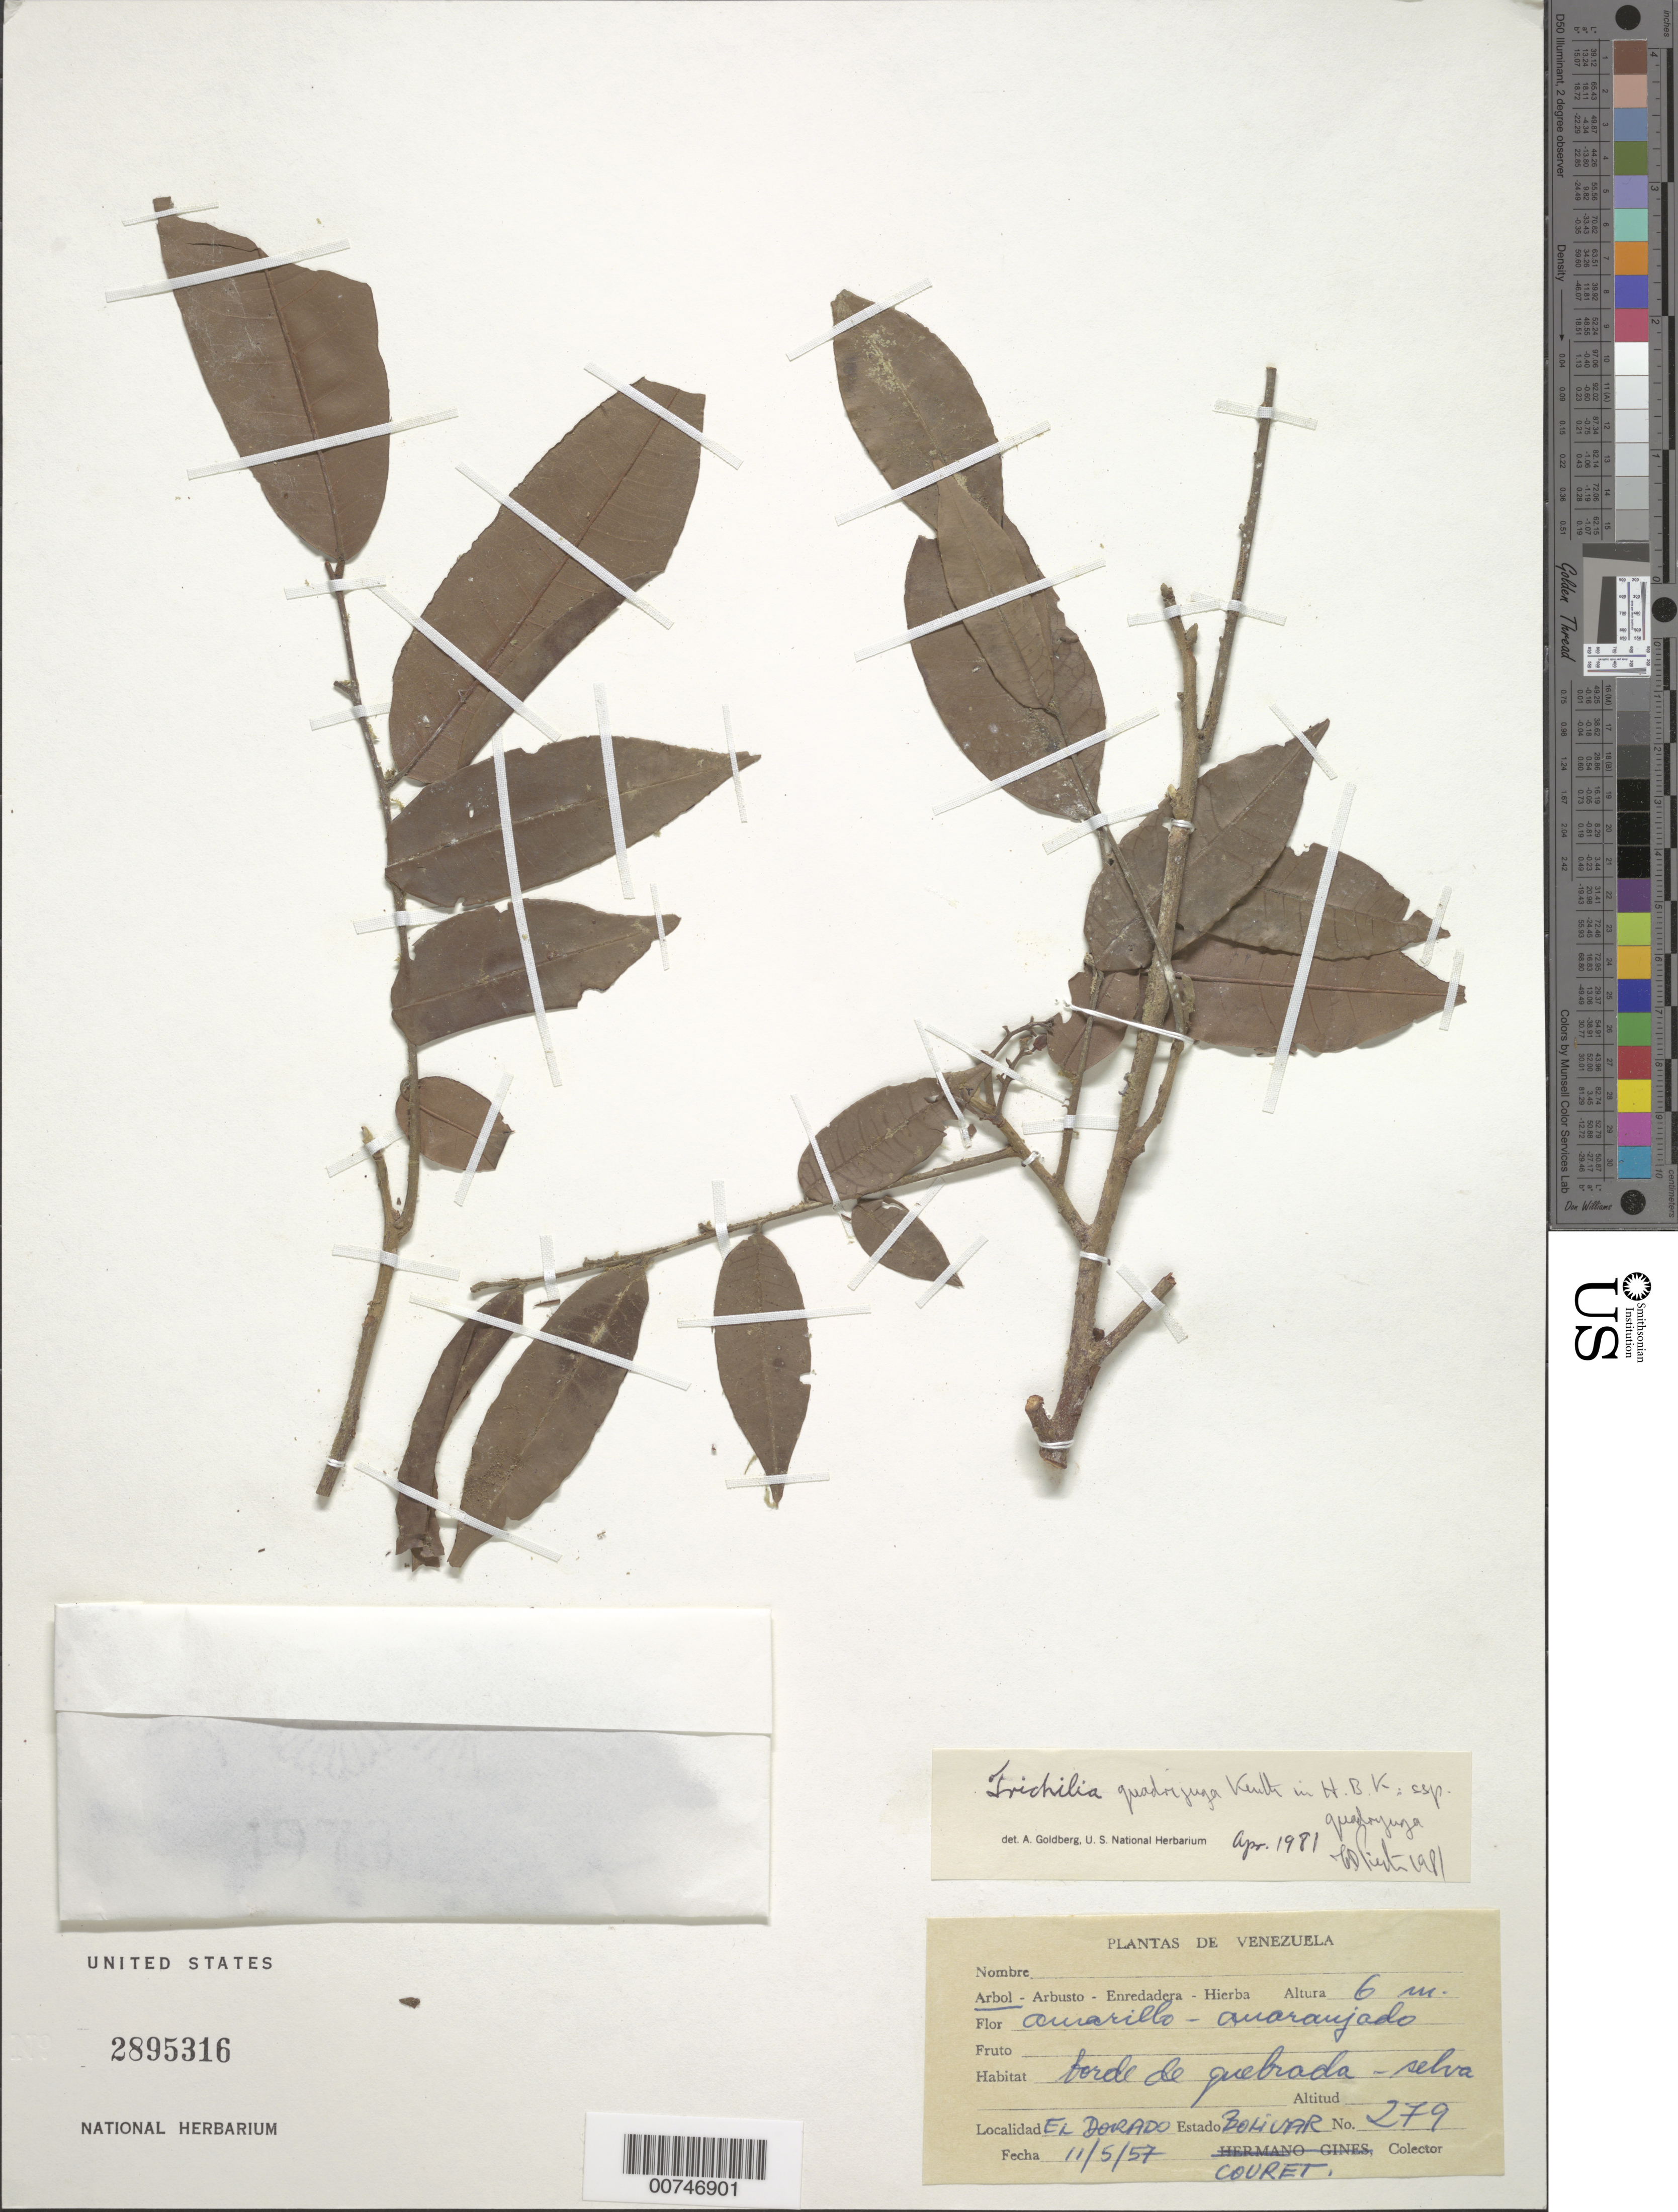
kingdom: Plantae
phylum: Tracheophyta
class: Magnoliopsida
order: Sapindales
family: Meliaceae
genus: Trichilia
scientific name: Trichilia quadrijuga subsp. quadrijuga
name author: Kunth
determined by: Pennington, T. D., (K)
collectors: -. Couret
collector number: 279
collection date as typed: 11-May-57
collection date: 1957-05-11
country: Venezuela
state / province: Bolívar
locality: El Dorado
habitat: Borde de quebrada-selva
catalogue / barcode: US 2895316